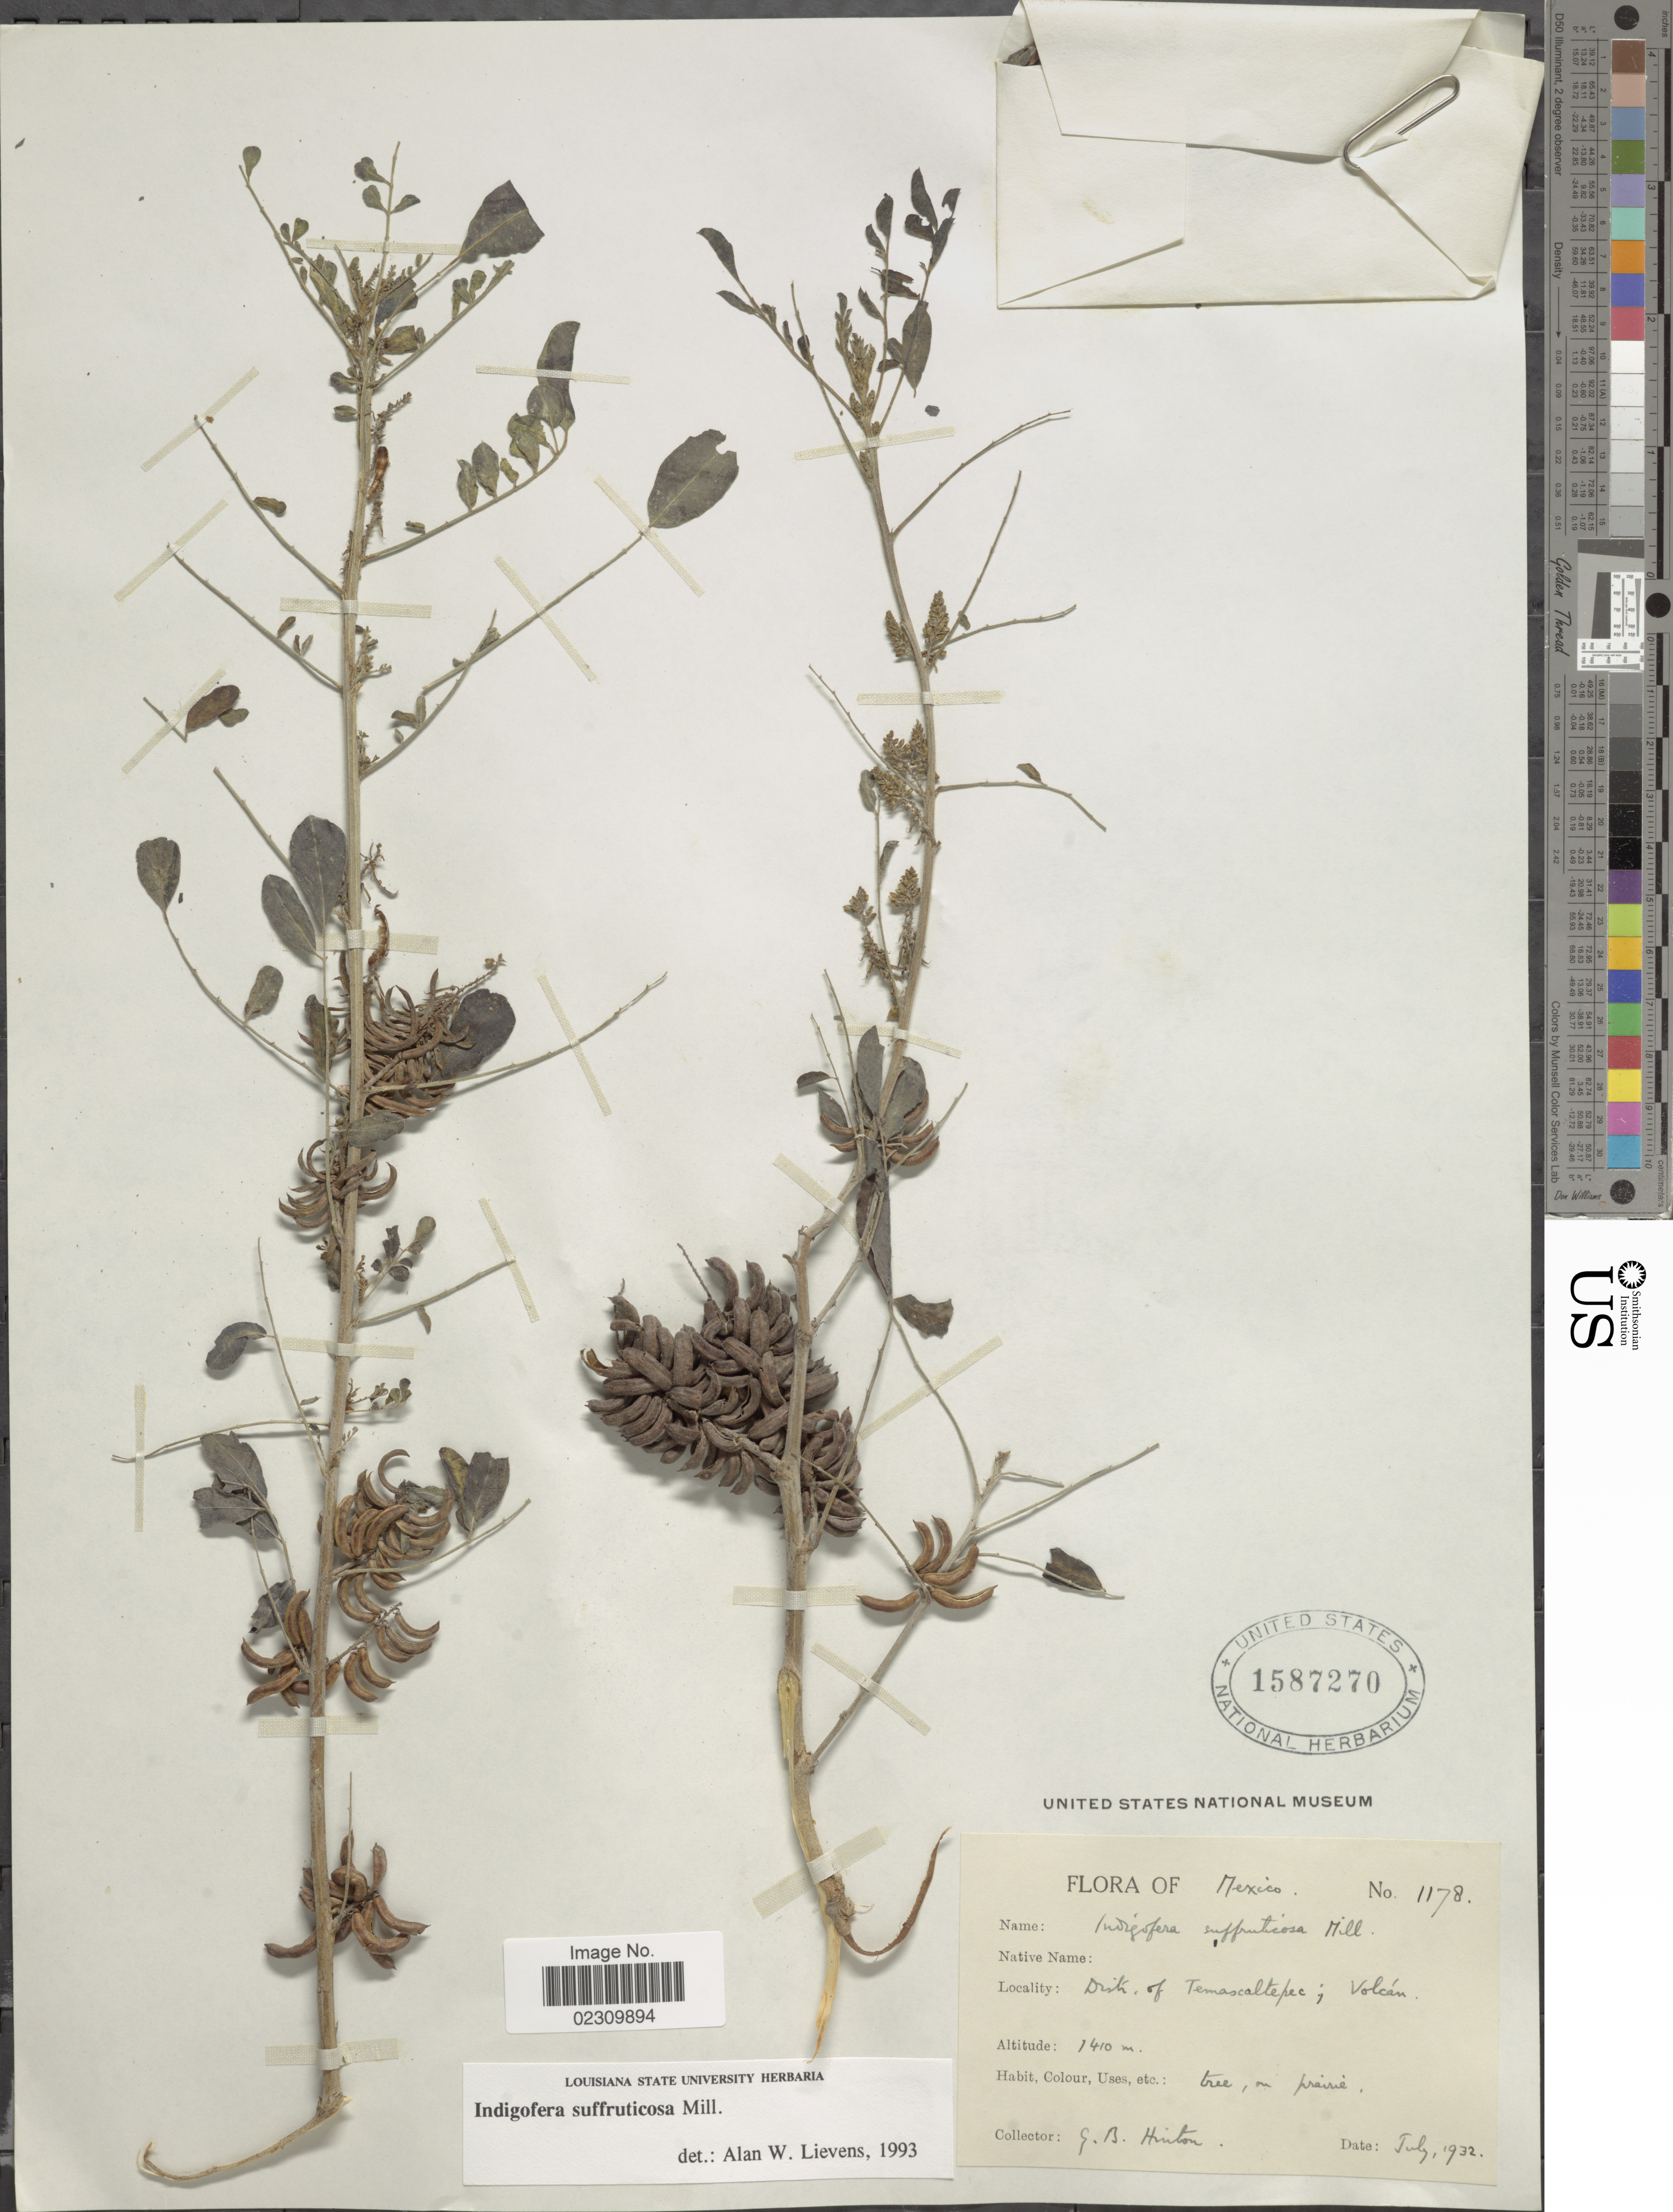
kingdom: Plantae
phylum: Tracheophyta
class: Magnoliopsida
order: Fabales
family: Fabaceae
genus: Indigofera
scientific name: Indigofera suffruticosa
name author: Mill.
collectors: G. B. Hinton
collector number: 1178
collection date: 1932-07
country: Mexico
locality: Distr. of Temascaltepec; Volcan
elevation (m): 1410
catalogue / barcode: US 1587270